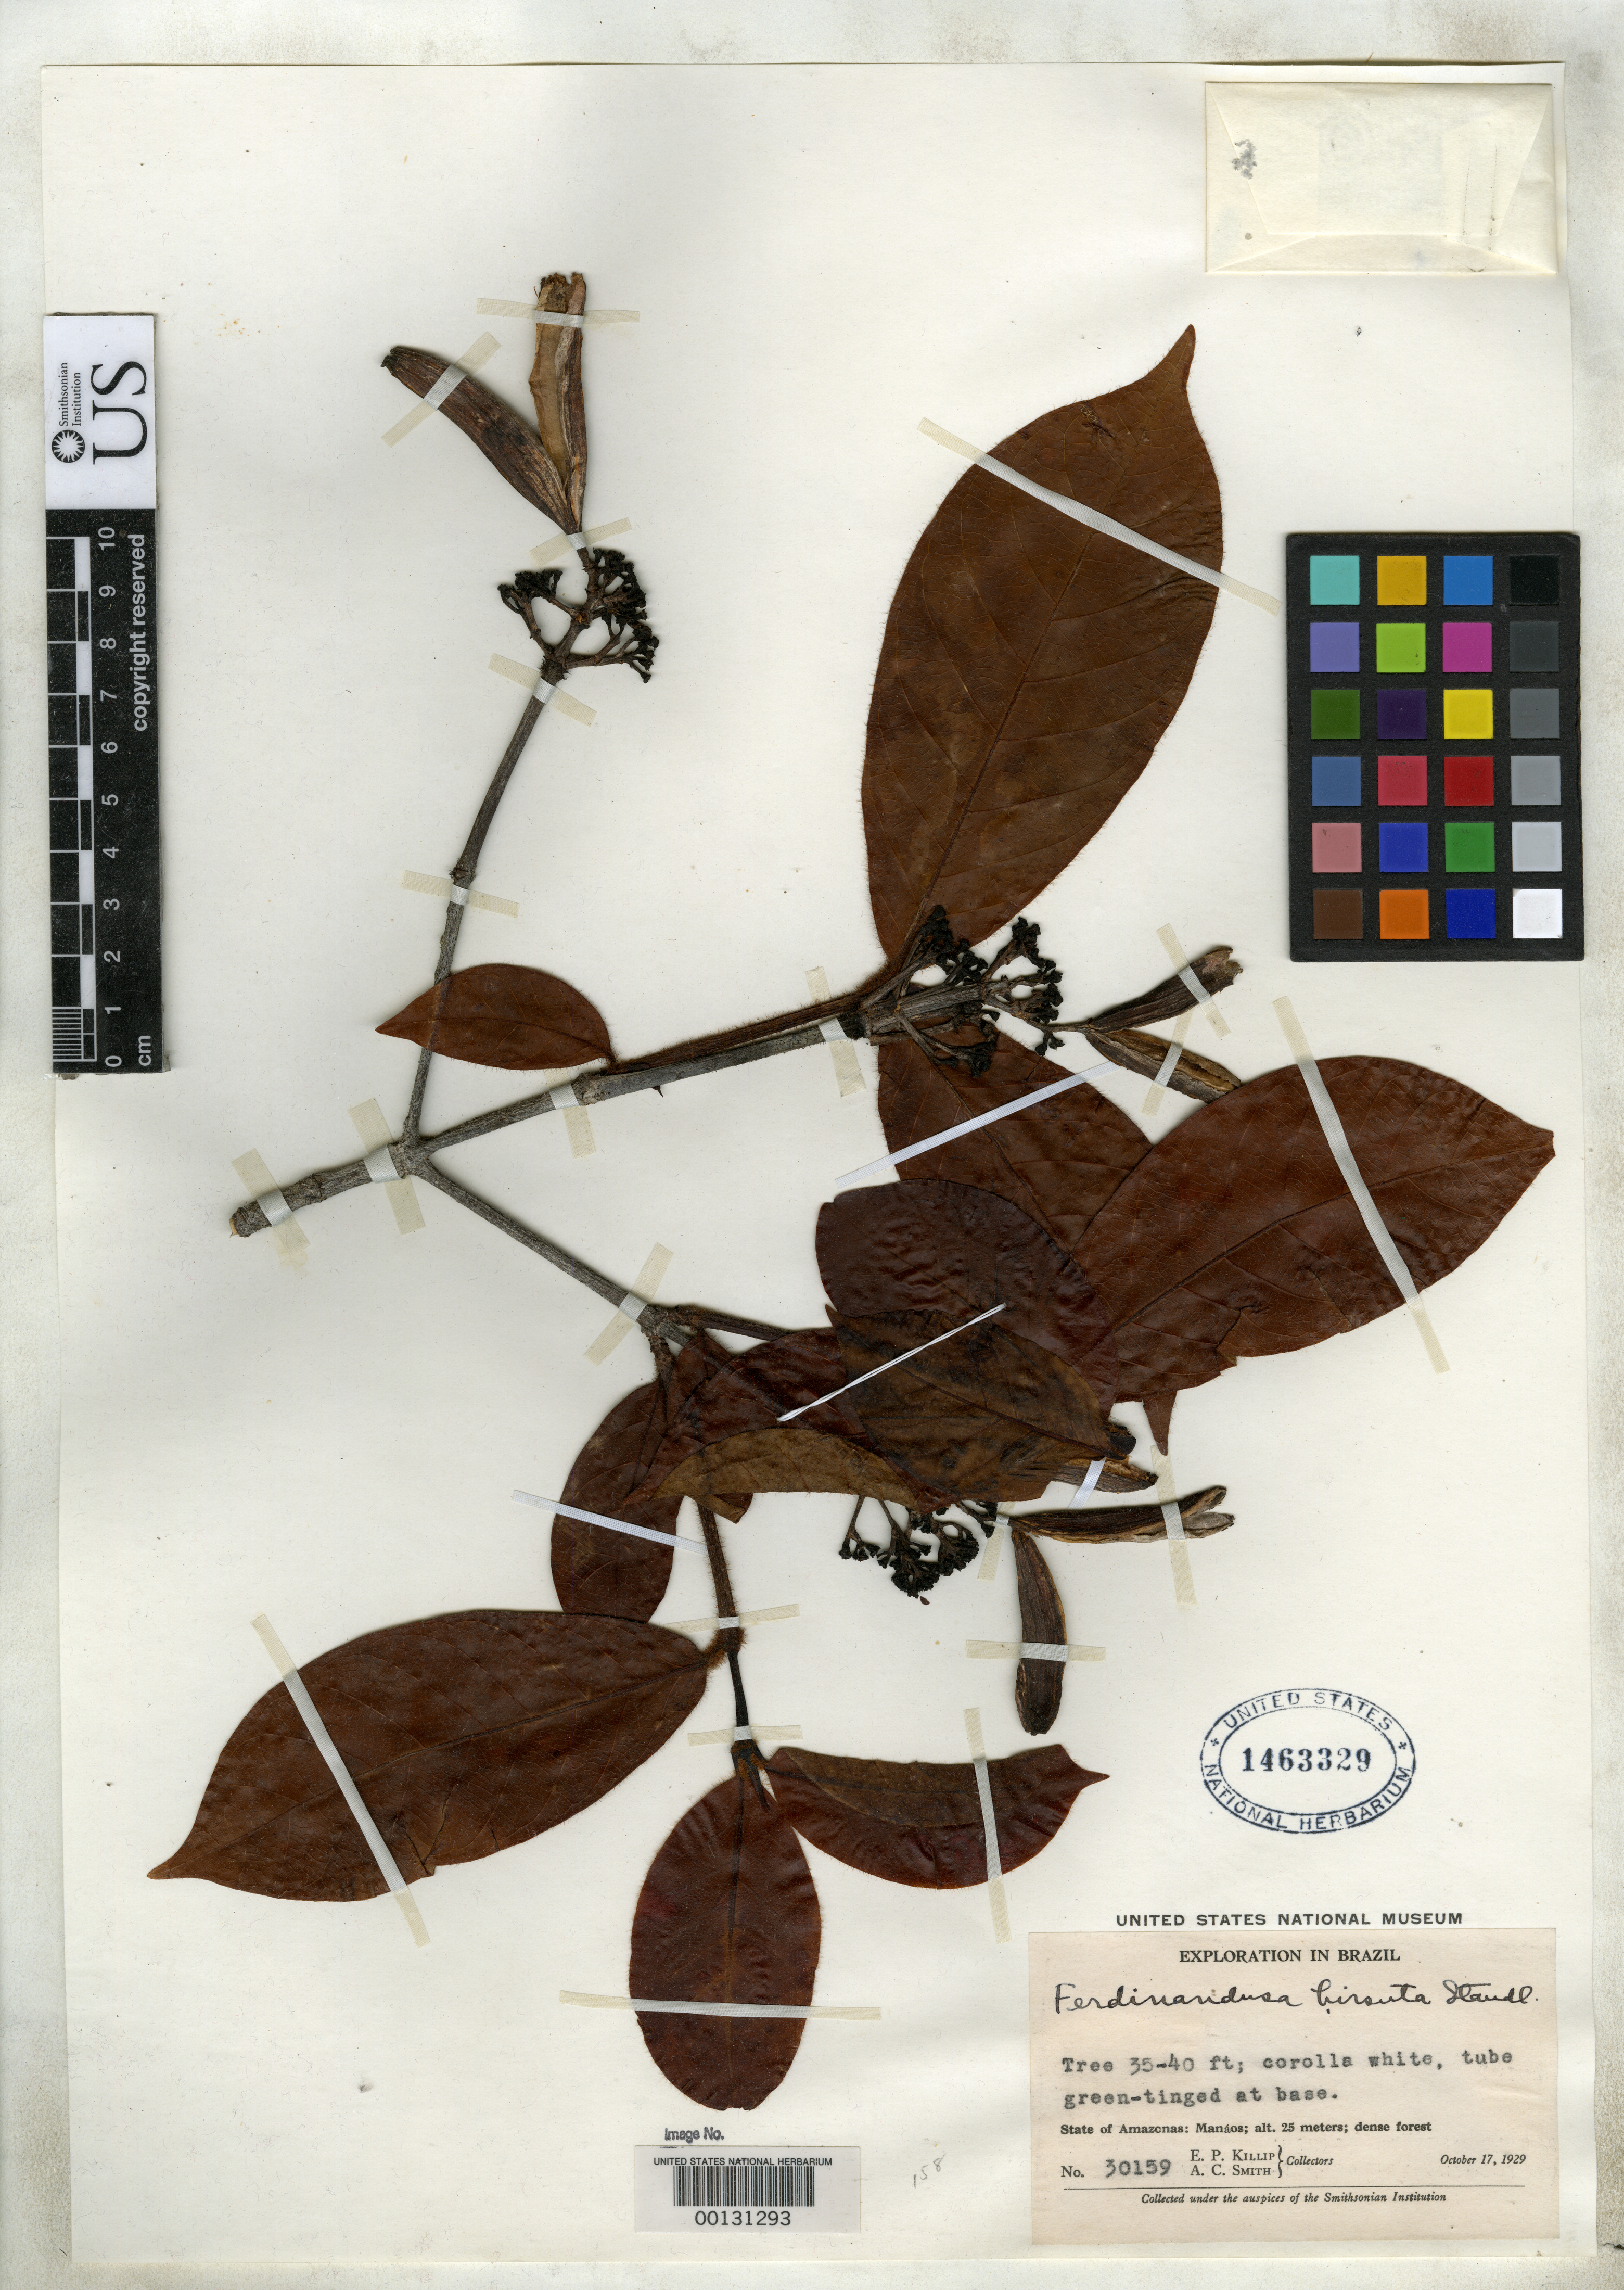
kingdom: Plantae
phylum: Tracheophyta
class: Magnoliopsida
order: Gentianales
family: Rubiaceae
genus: Ferdinandusa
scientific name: Ferdinandusa hirsuta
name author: Standl.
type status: Isotype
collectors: E. P. Killip & A. C. Smith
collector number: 30159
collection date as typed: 17 Oct 1929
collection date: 1929-10-17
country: Brazil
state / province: Amazonas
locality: Manaos.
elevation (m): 25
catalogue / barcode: US 1463329